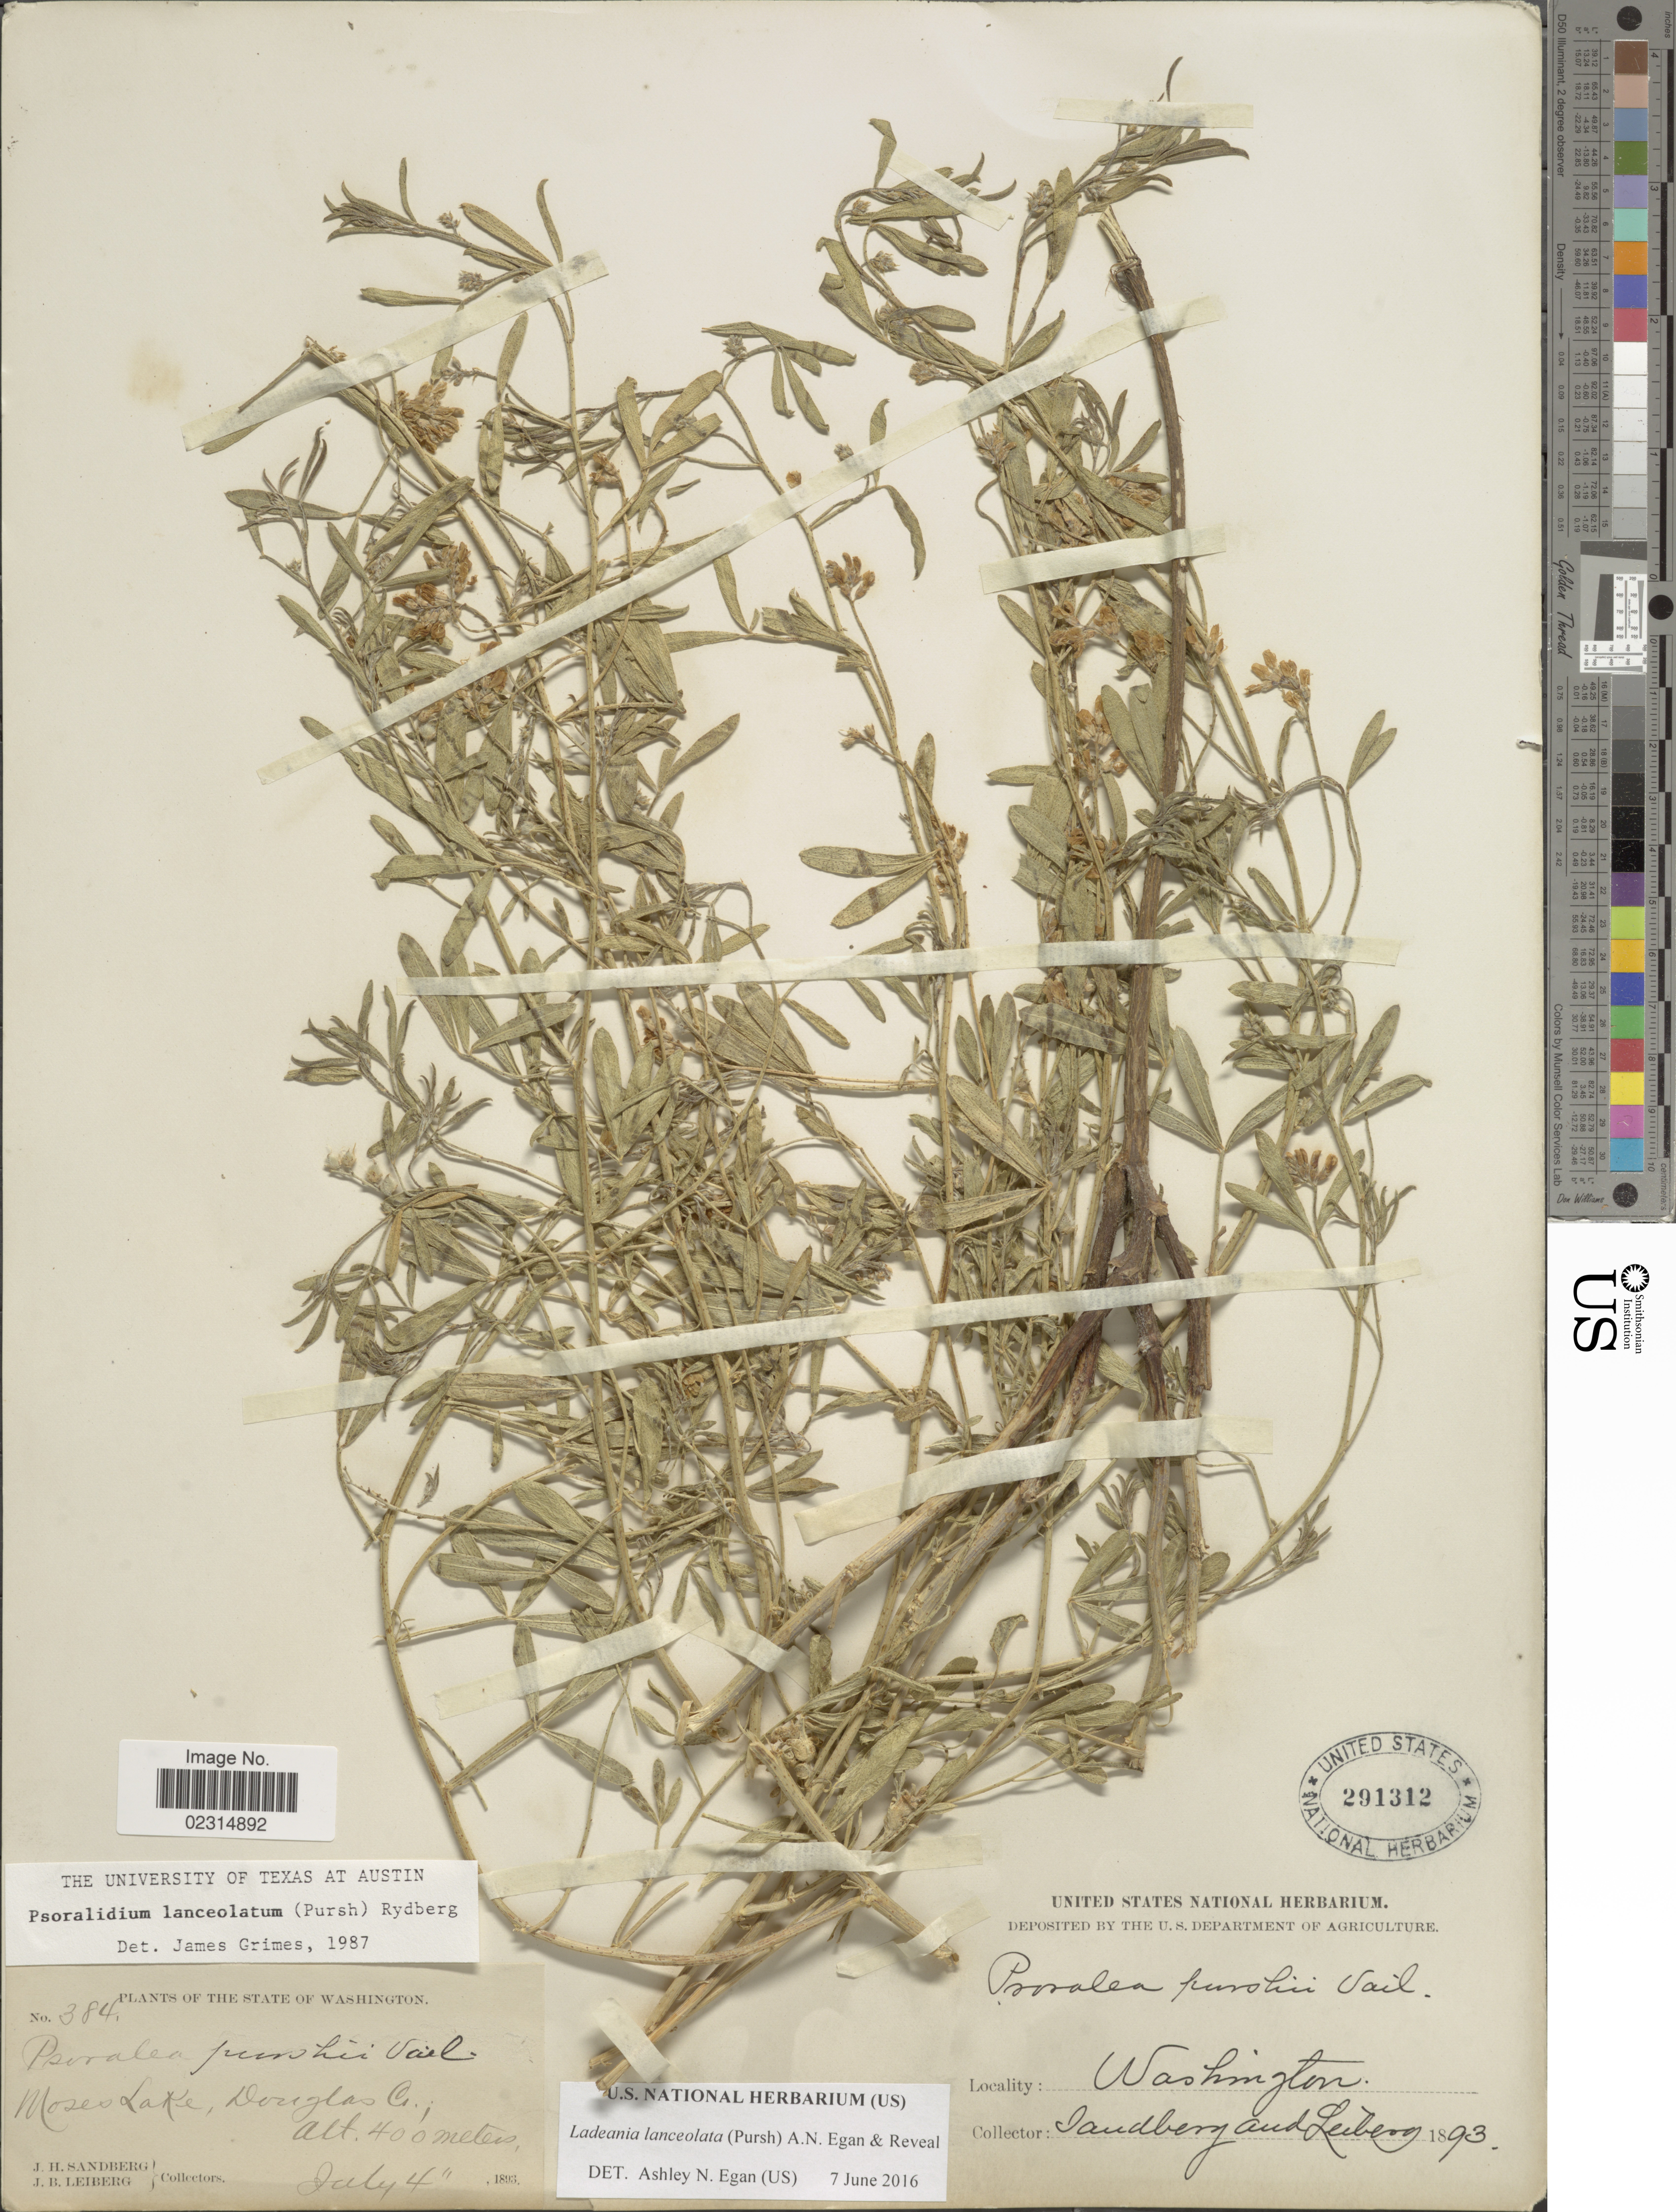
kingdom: Plantae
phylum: Tracheophyta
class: Magnoliopsida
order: Fabales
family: Fabaceae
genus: Ladeania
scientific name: Ladeania lanceolata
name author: (Pursh) A.N. Egan & Reveal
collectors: J. H. Sandberg & J. B. Leiberg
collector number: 384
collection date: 1893-07-04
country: United States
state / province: Washington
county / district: Douglas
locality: Moses Lake, Douglas Co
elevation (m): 400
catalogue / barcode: US 291312